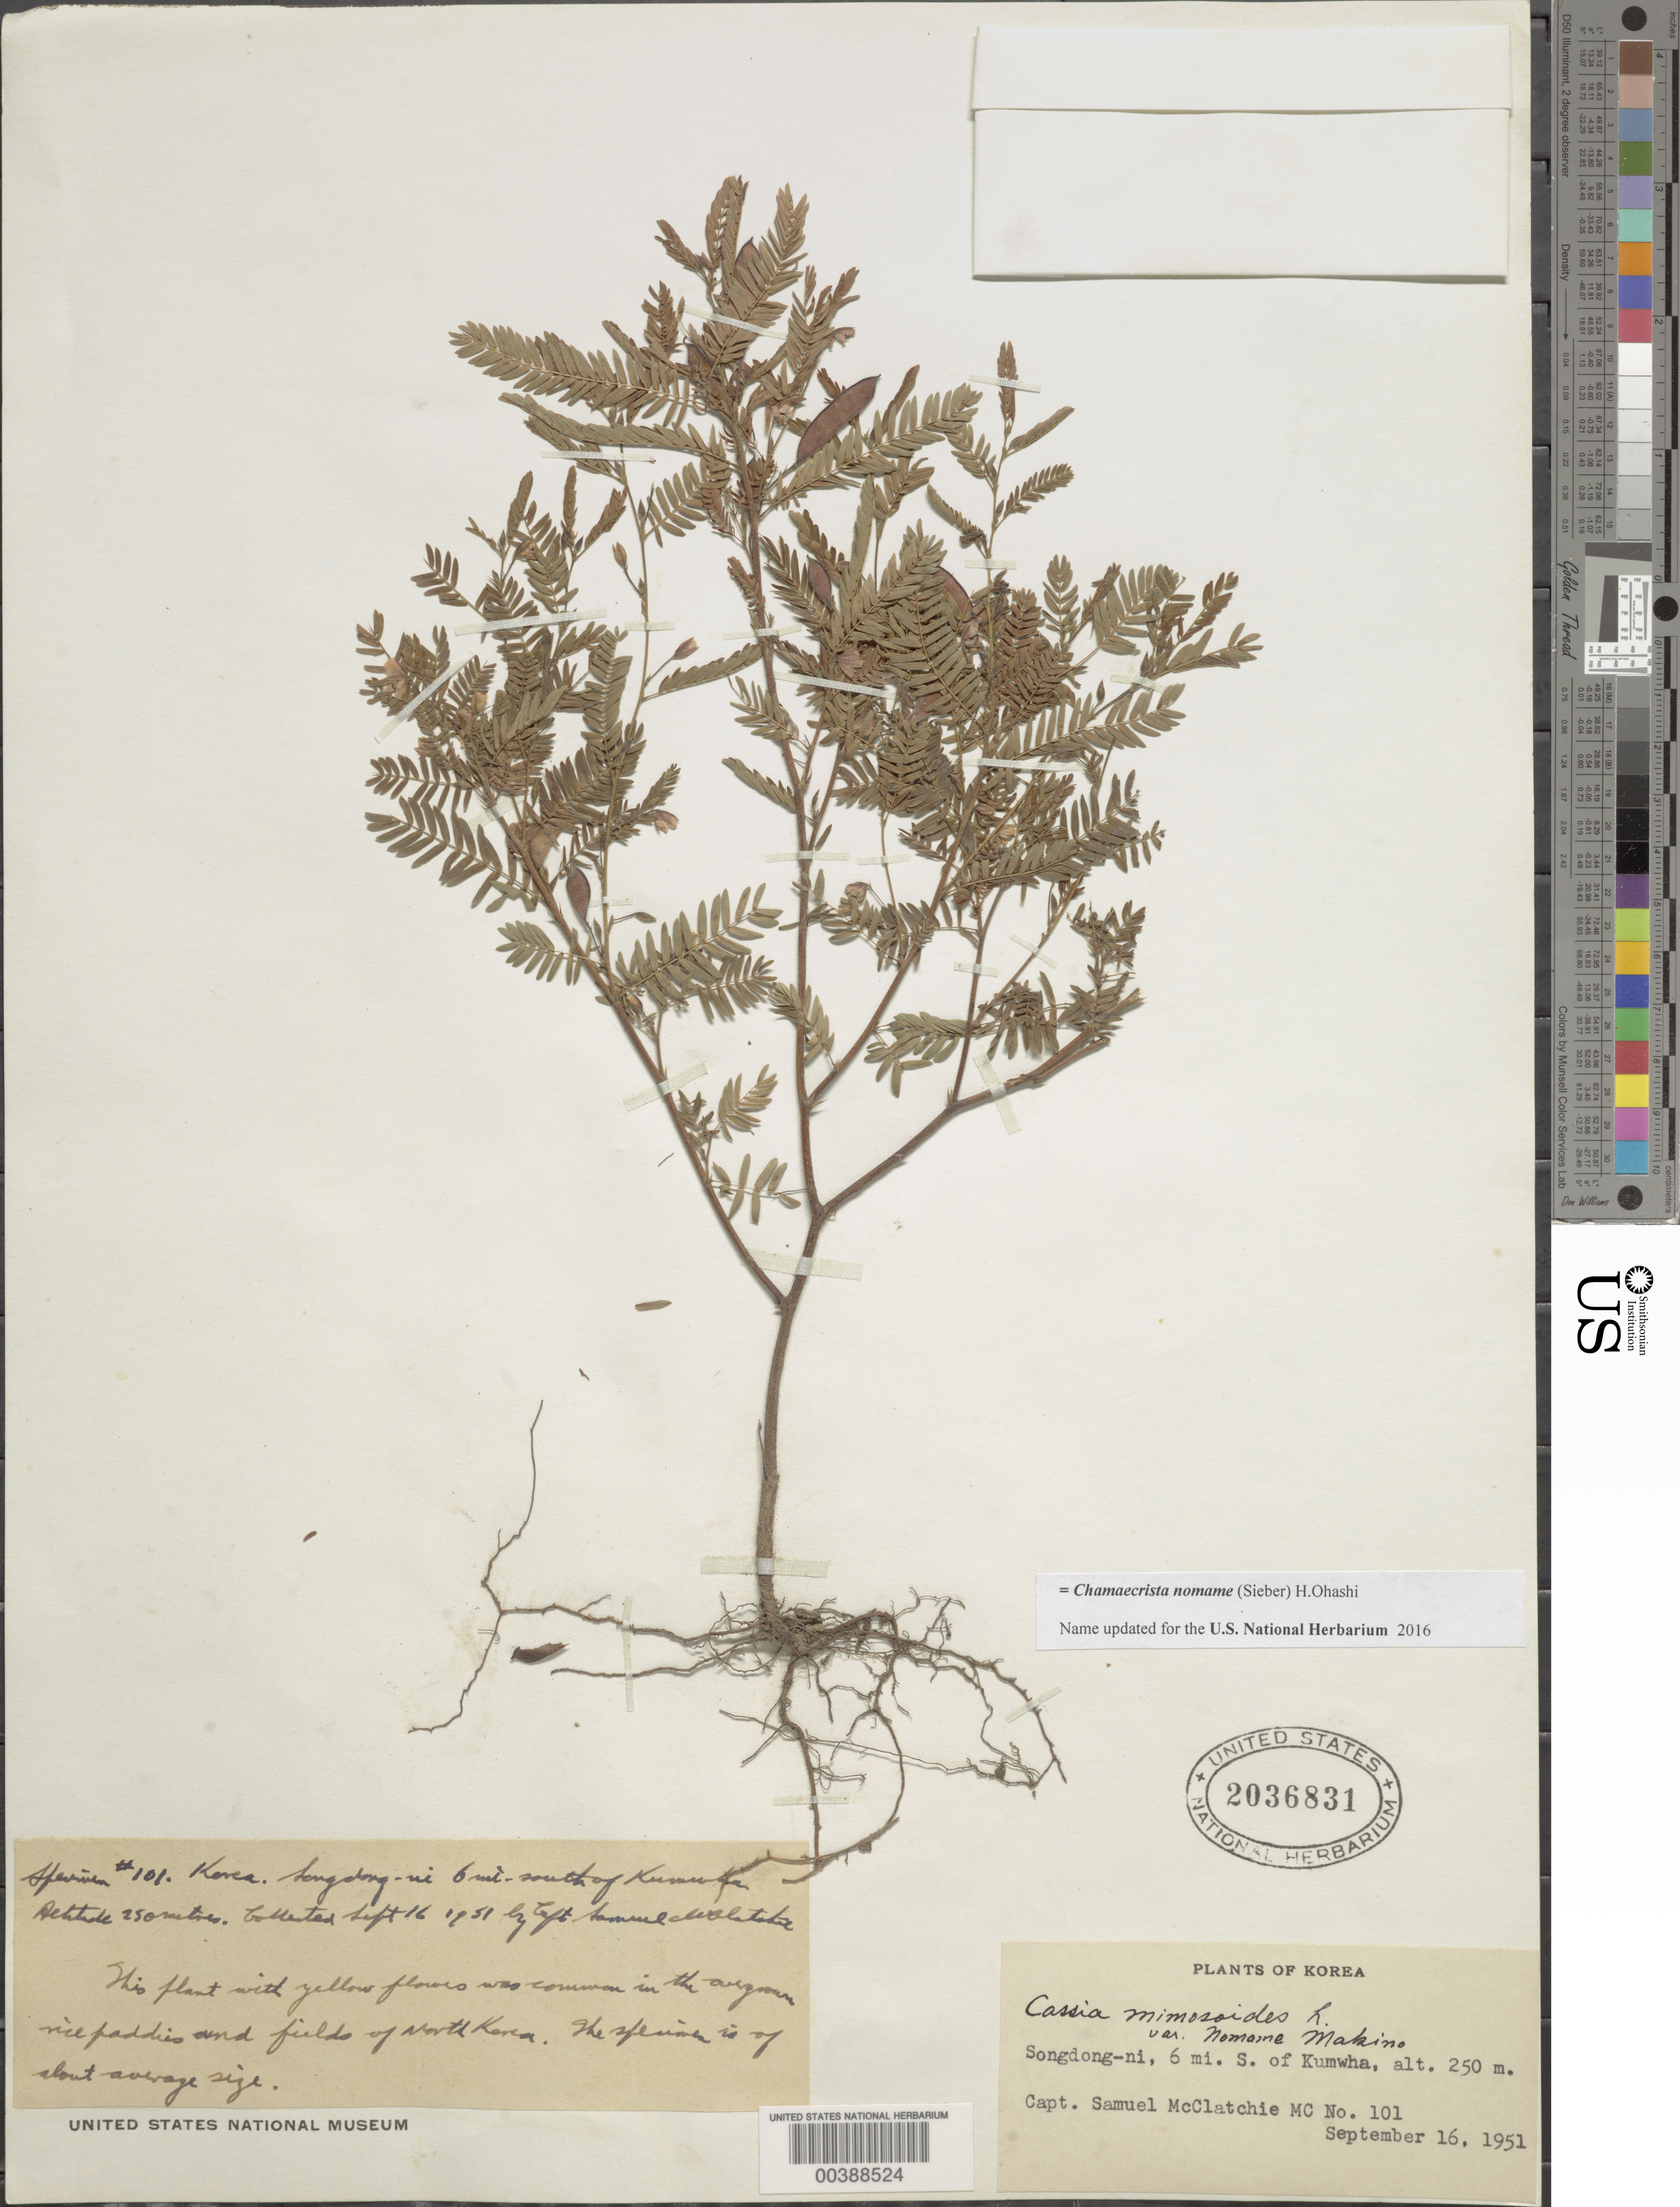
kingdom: Plantae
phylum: Tracheophyta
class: Magnoliopsida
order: Fabales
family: Fabaceae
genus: Chamaecrista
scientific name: Chamaecrista nomame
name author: (Sieber) H. Ohashi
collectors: S. McClatchie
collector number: Mc No. 101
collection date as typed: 16 Sep 1951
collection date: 1951-09-16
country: South Korea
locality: Songdong-ni, 6 mi S of Kumwha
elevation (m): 250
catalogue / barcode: US 2036831